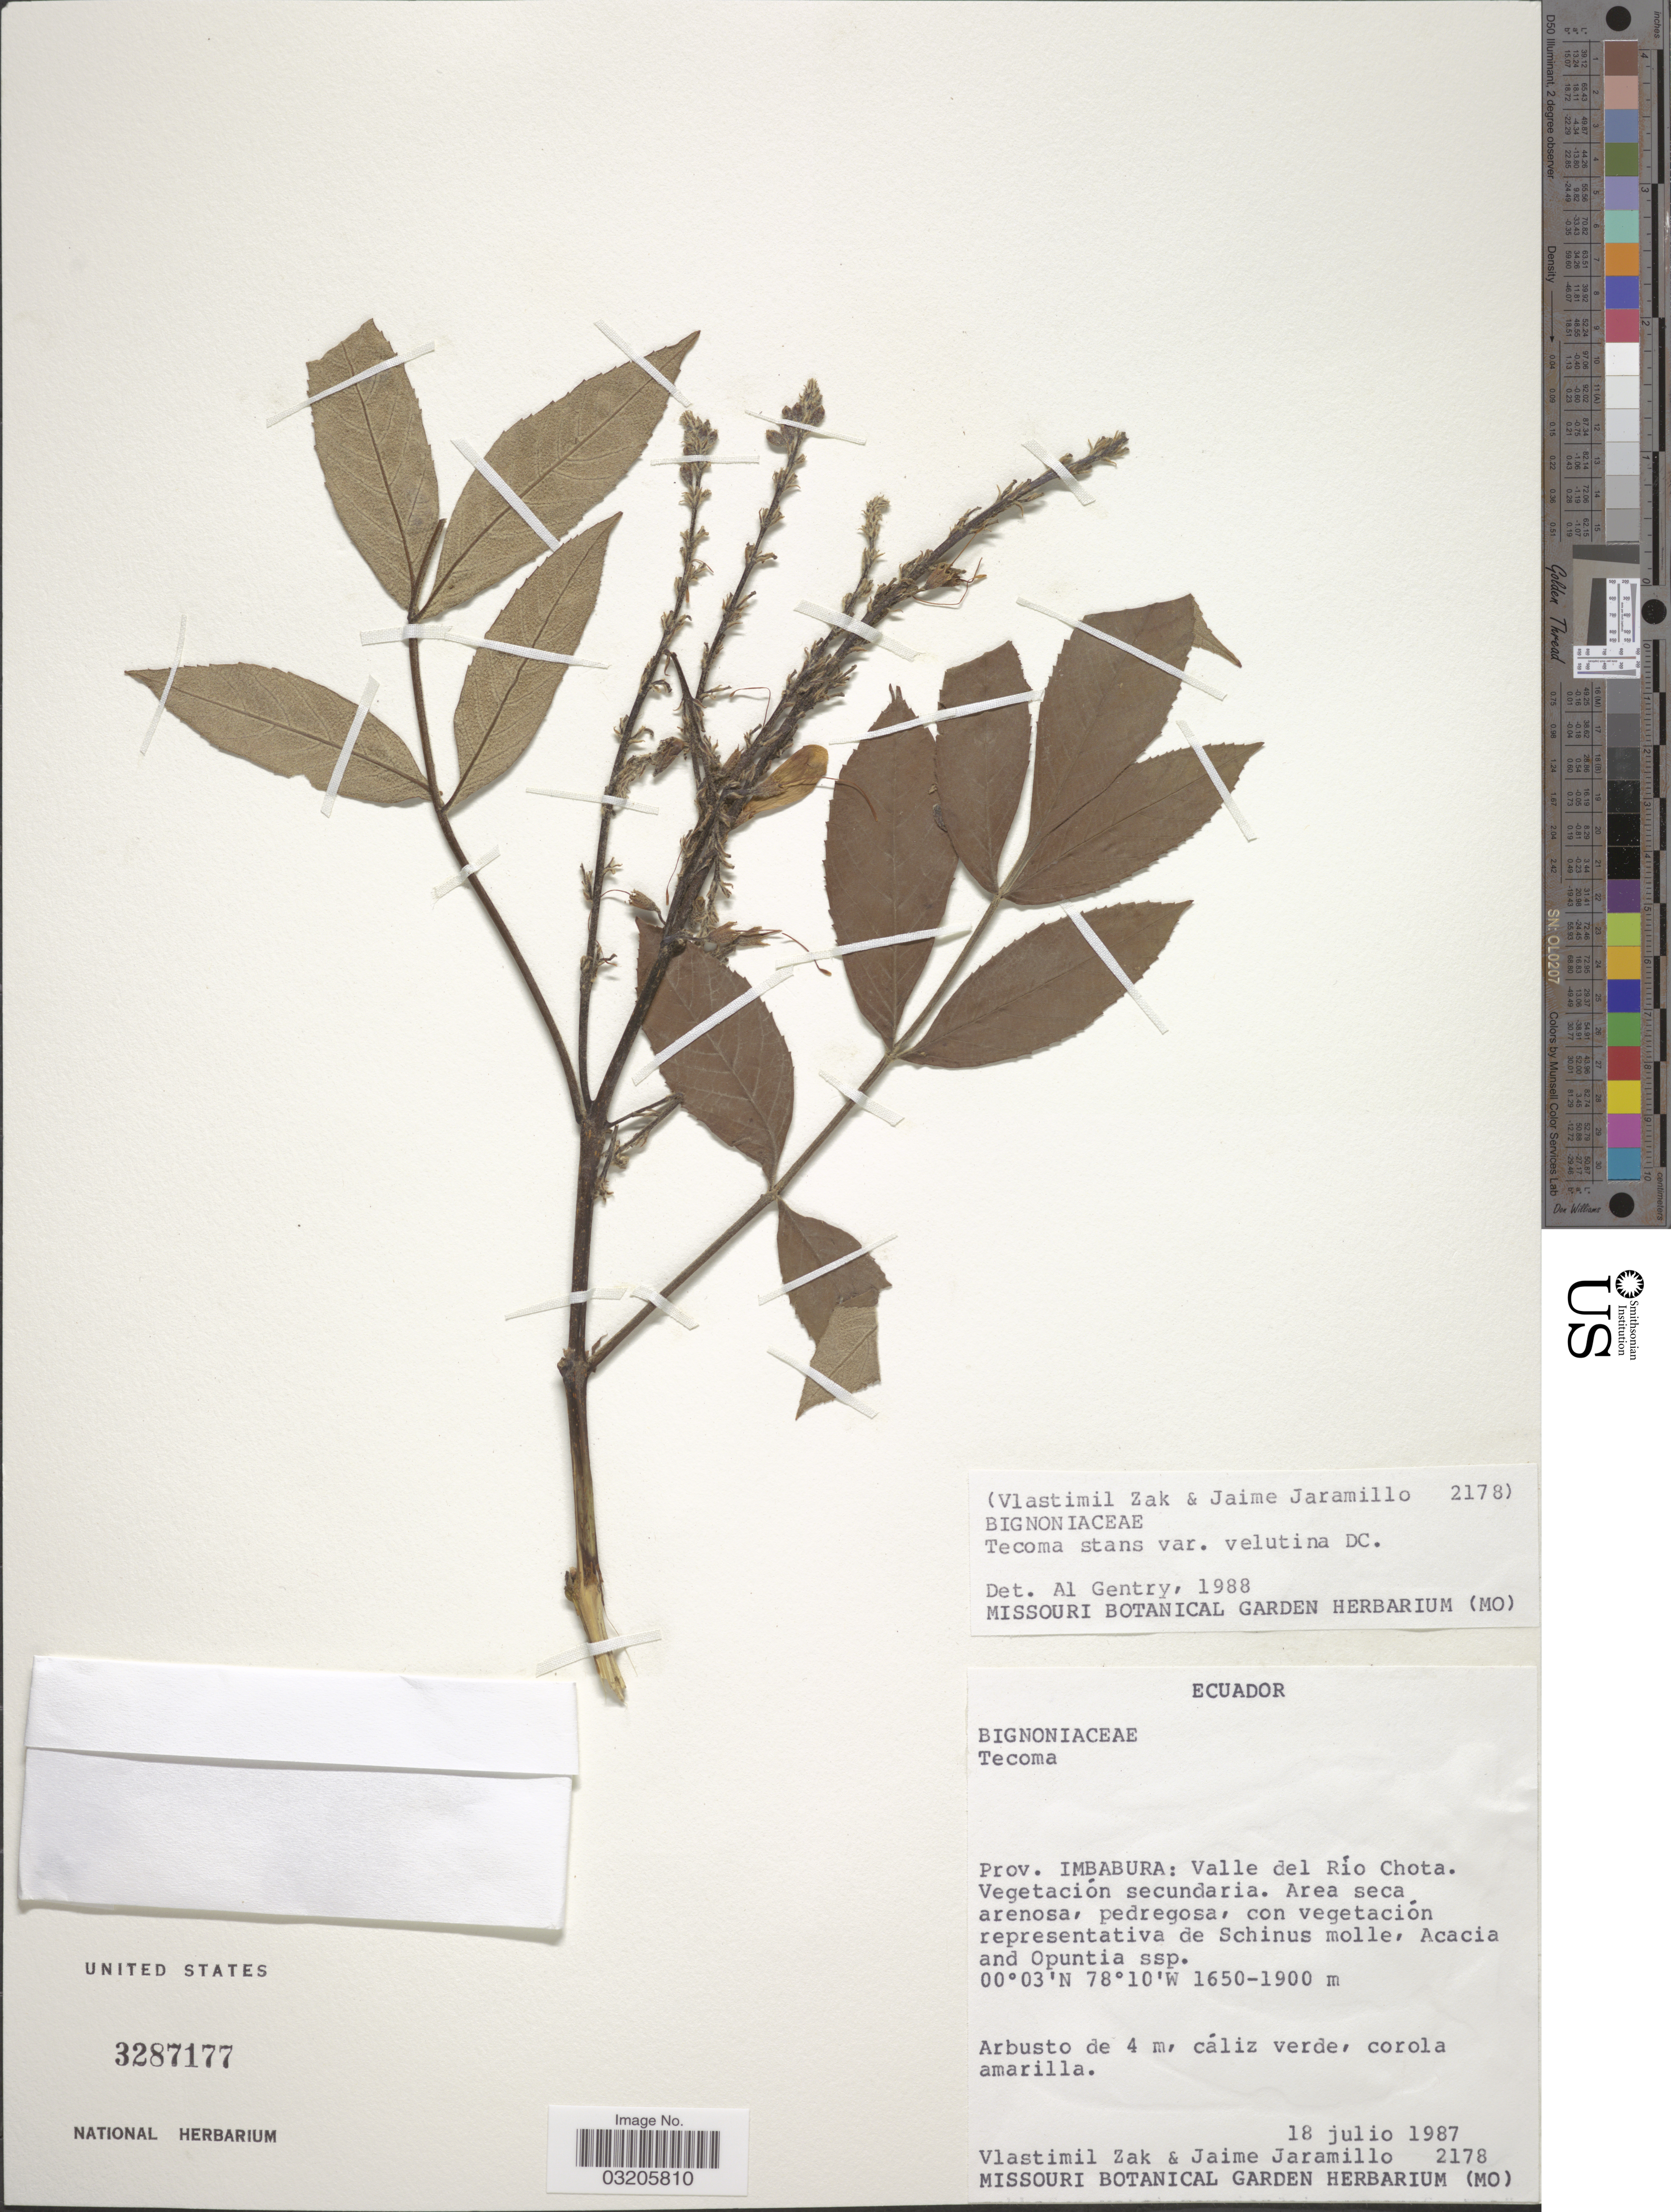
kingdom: Plantae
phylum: Tracheophyta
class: Magnoliopsida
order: Lamiales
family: Bignoniaceae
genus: Tecoma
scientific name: Tecoma stans var. velutina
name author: DC.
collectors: V. Zak & J. Jaramillo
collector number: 2178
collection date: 1987-07-18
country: Ecuador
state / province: Imbabura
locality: Valle del Río Chota.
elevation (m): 1650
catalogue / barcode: US 3287177